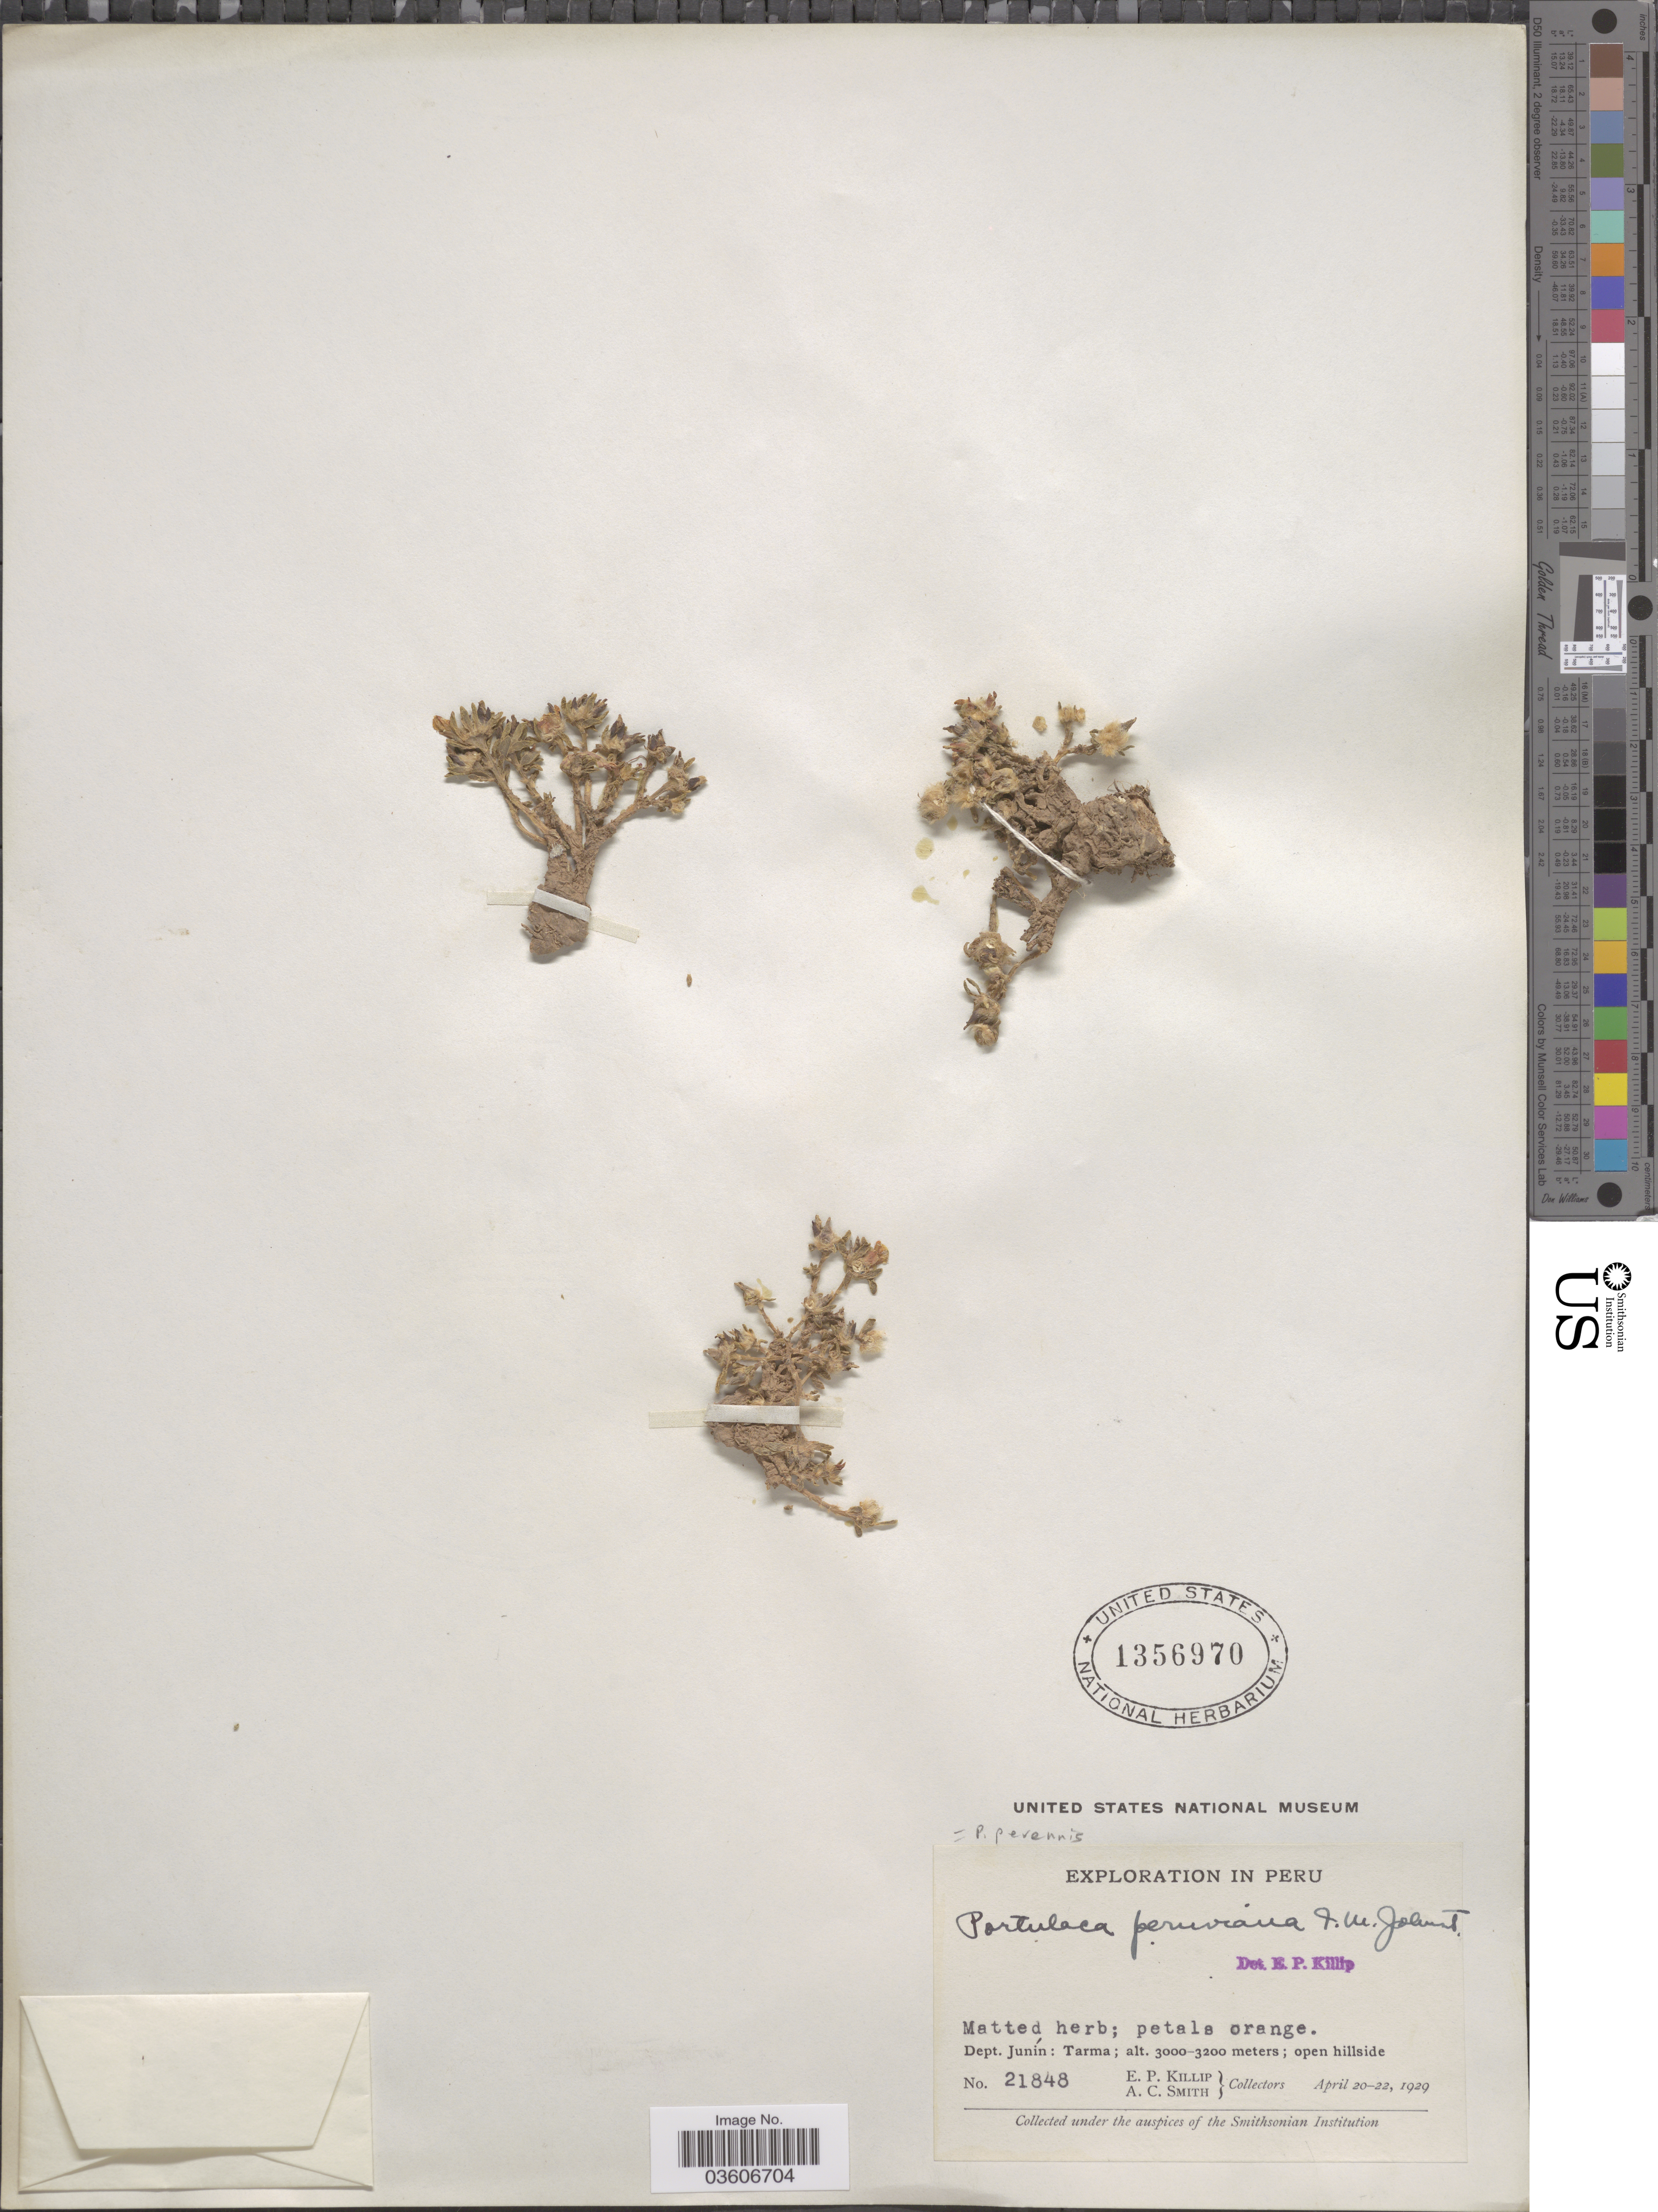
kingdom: Plantae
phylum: Tracheophyta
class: Magnoliopsida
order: Caryophyllales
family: Portulacaceae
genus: Portulaca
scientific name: Portulaca perennis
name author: R.E. Fr.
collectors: E. P. Killip & A. C. Smith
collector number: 21848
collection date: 1929-04-20/1929-04-22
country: Peru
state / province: Junín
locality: Dept. Junín: Tarma.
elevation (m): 3000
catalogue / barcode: US 1356970